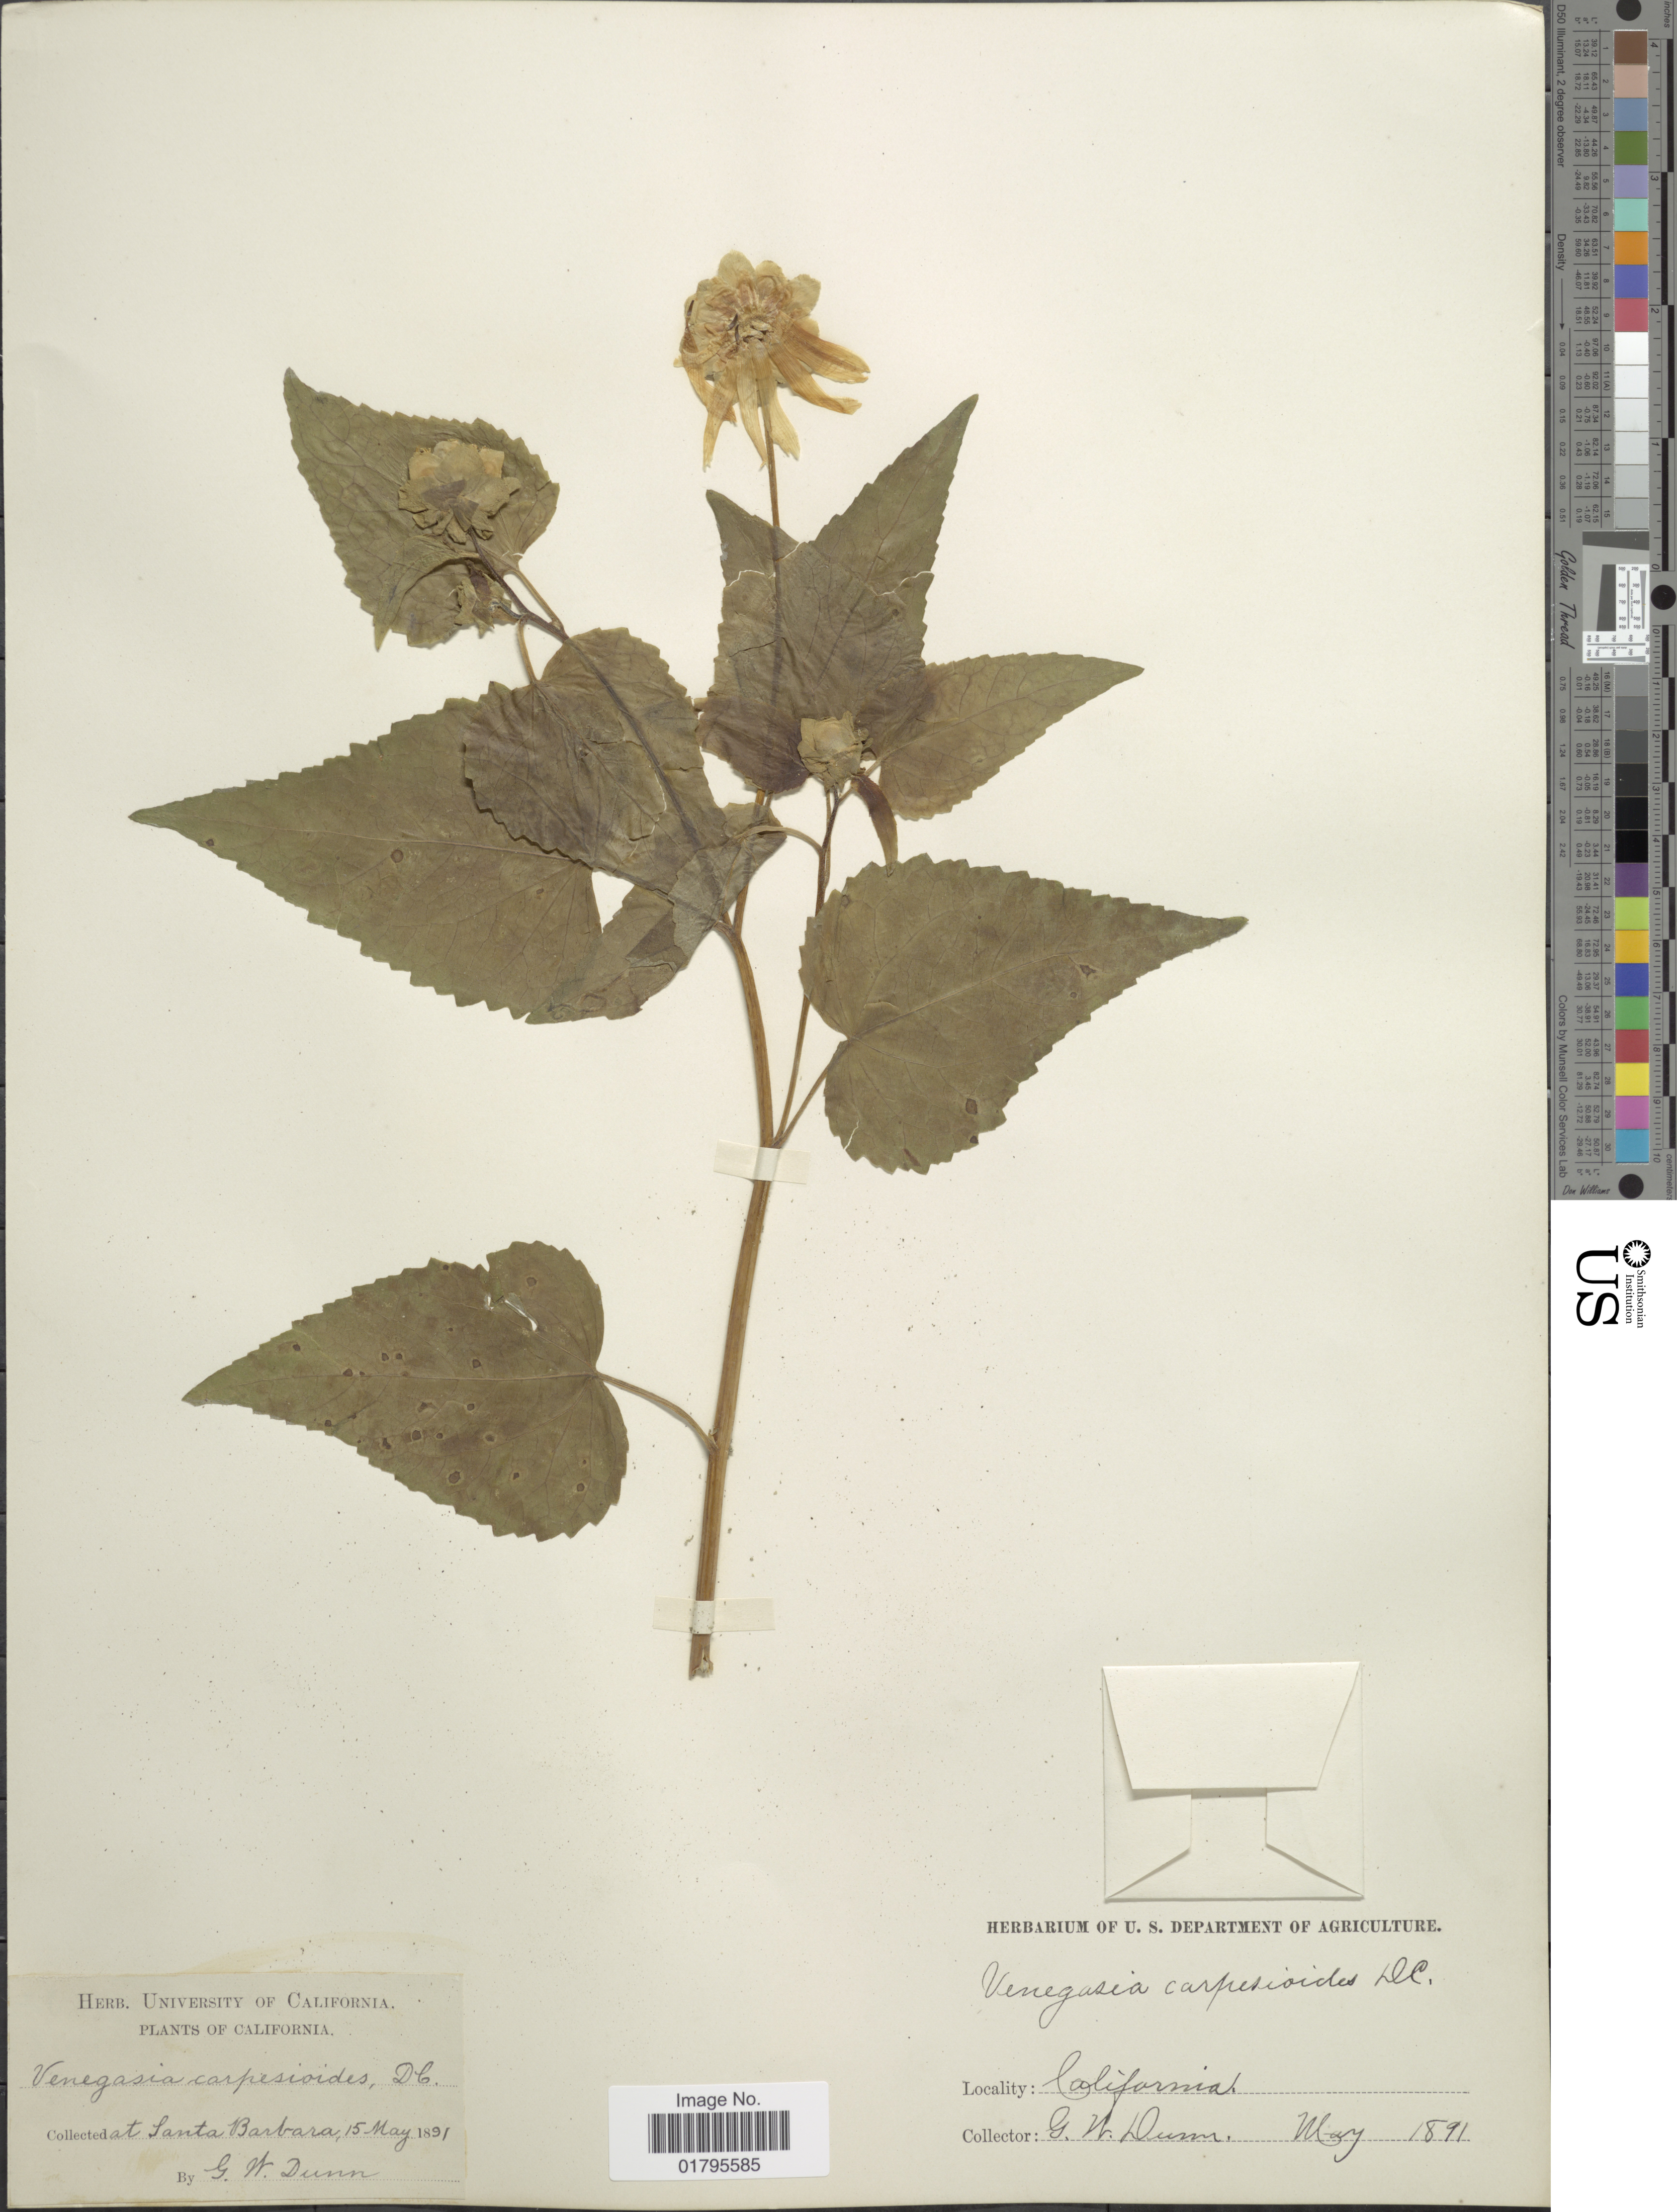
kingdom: Plantae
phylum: Tracheophyta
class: Magnoliopsida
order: Asterales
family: Asteraceae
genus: Venegasia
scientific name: Venegasia carpesioides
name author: DC.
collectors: G. W.Dunn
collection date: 1891-05-15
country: United States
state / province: California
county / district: Santa Barbara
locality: At Santa Barbara